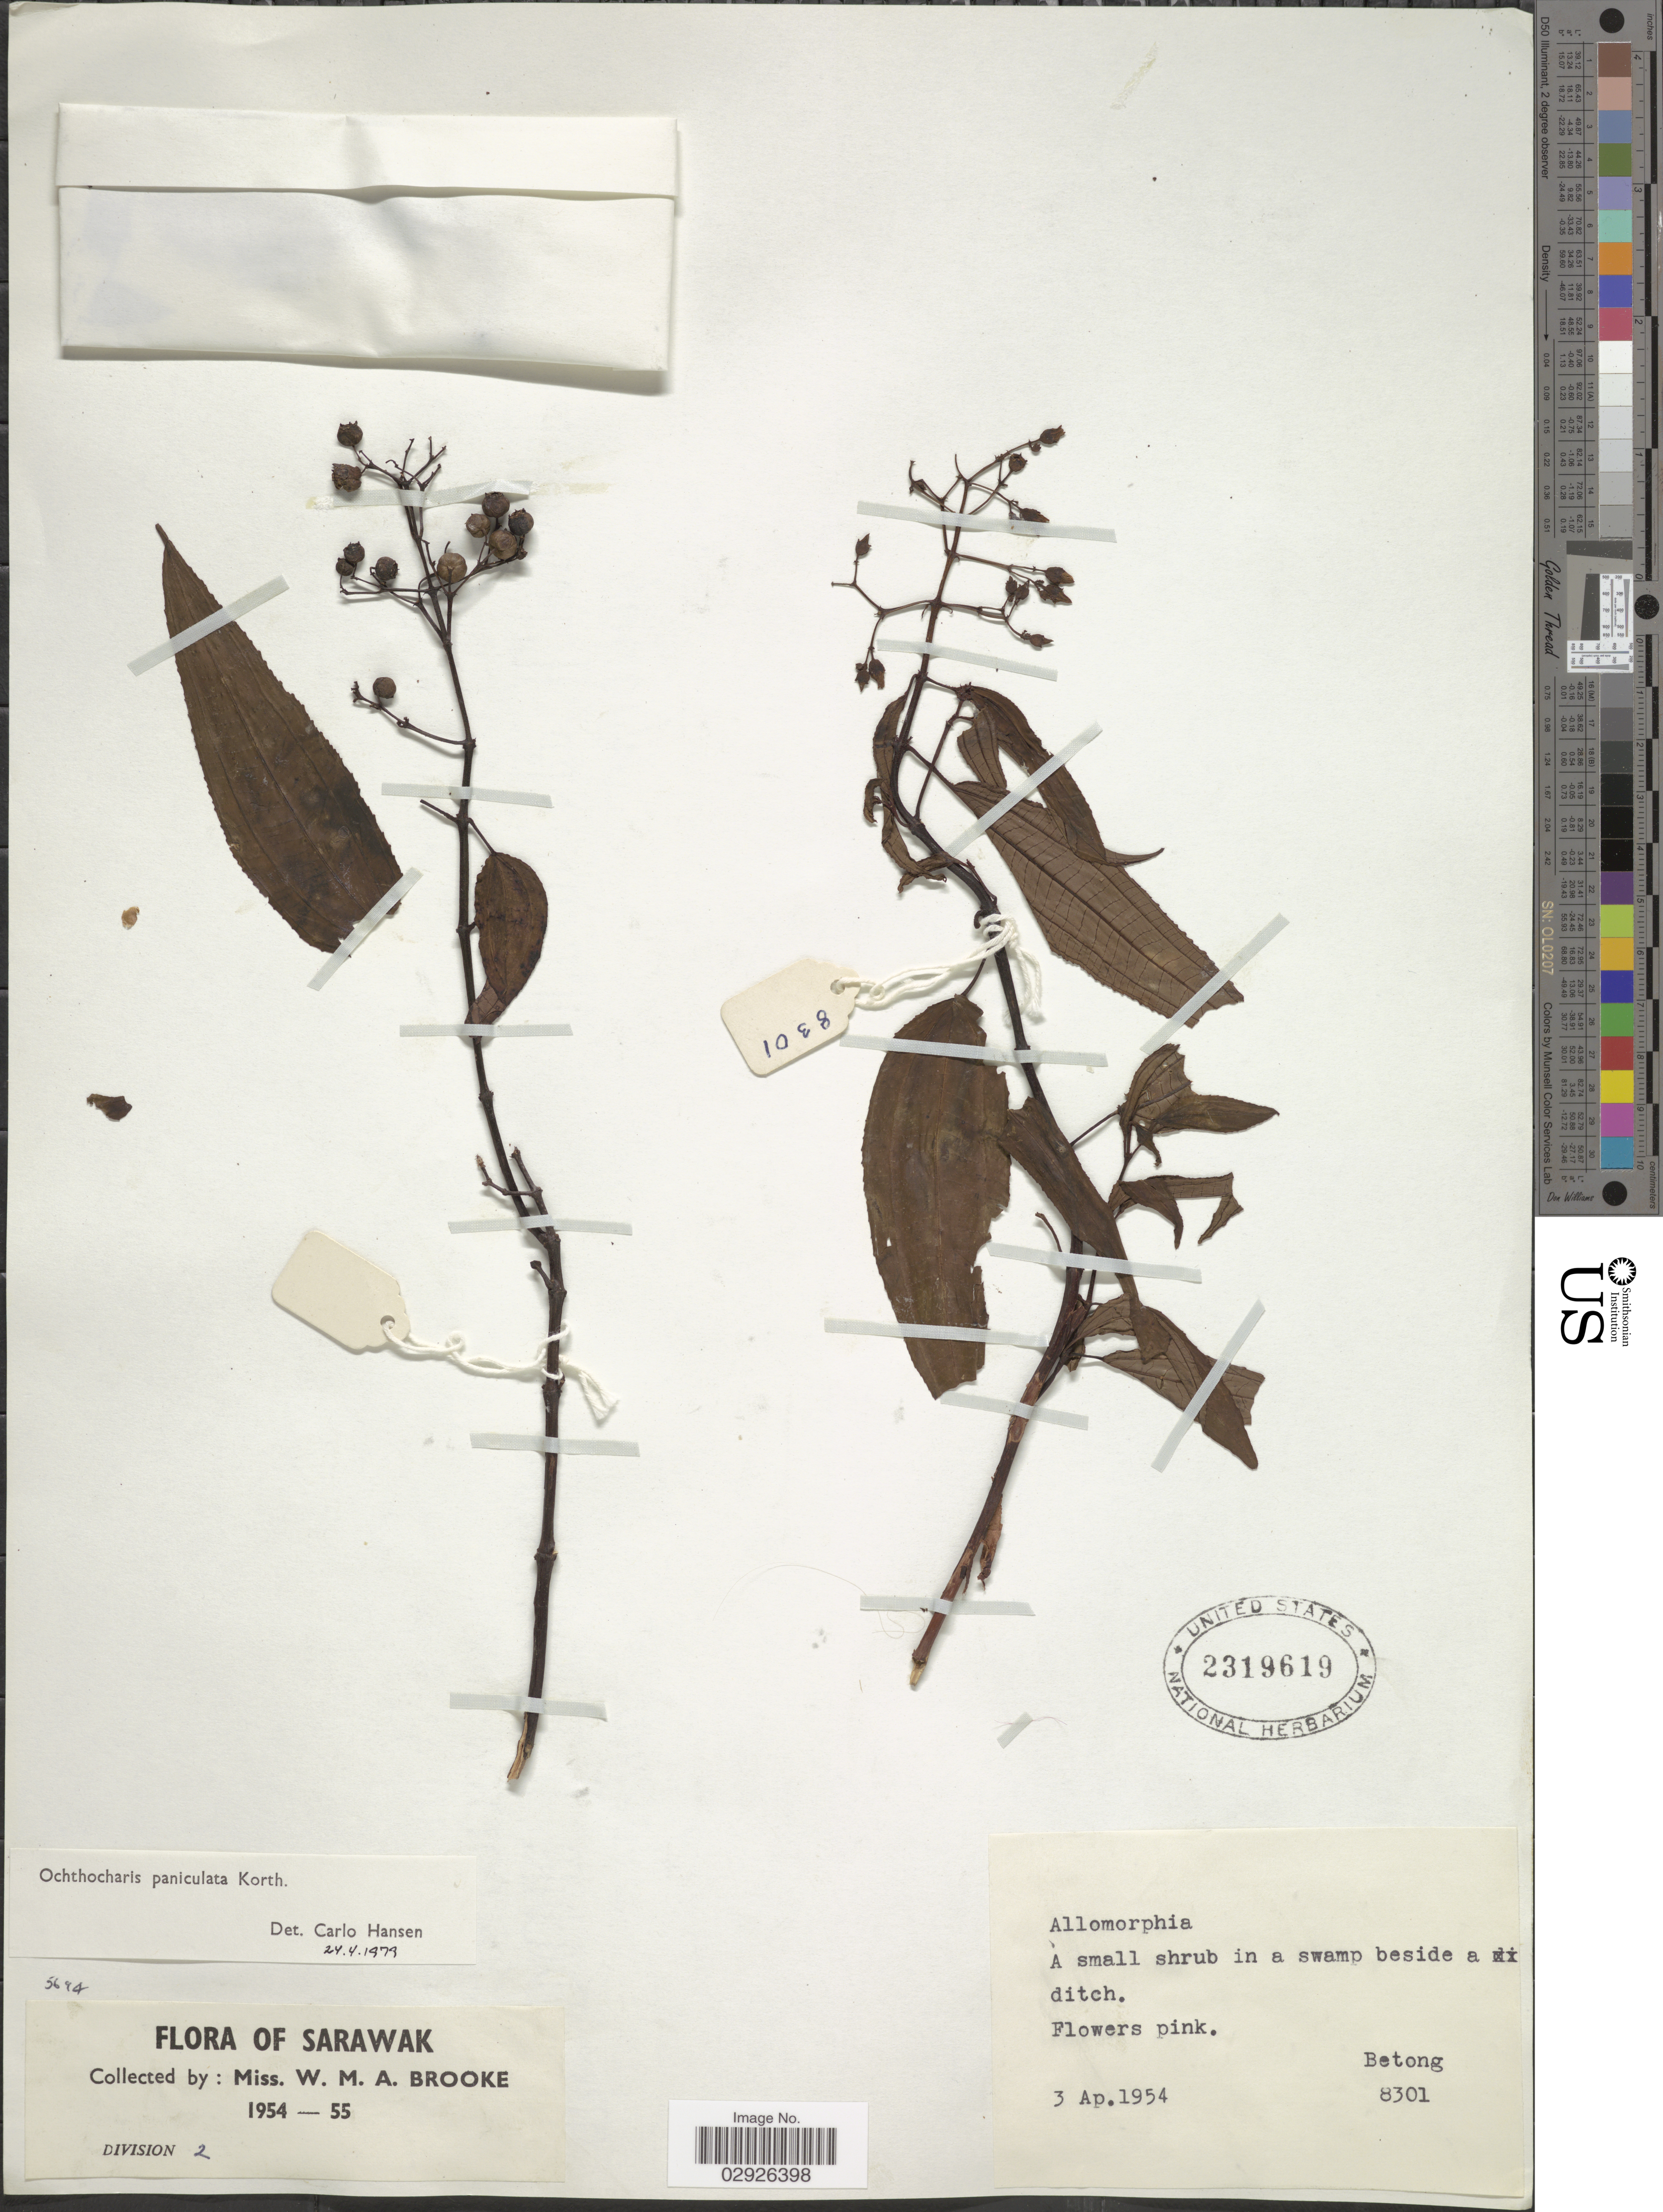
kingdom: Plantae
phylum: Tracheophyta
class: Magnoliopsida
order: Myrtales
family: Melastomataceae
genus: Ochthocharis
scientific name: Ochthocharis paniculata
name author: Korth.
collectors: W. Brooke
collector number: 8301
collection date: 1954-04-03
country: Malaysia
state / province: Sarawak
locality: Betong.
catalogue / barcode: US 2319619